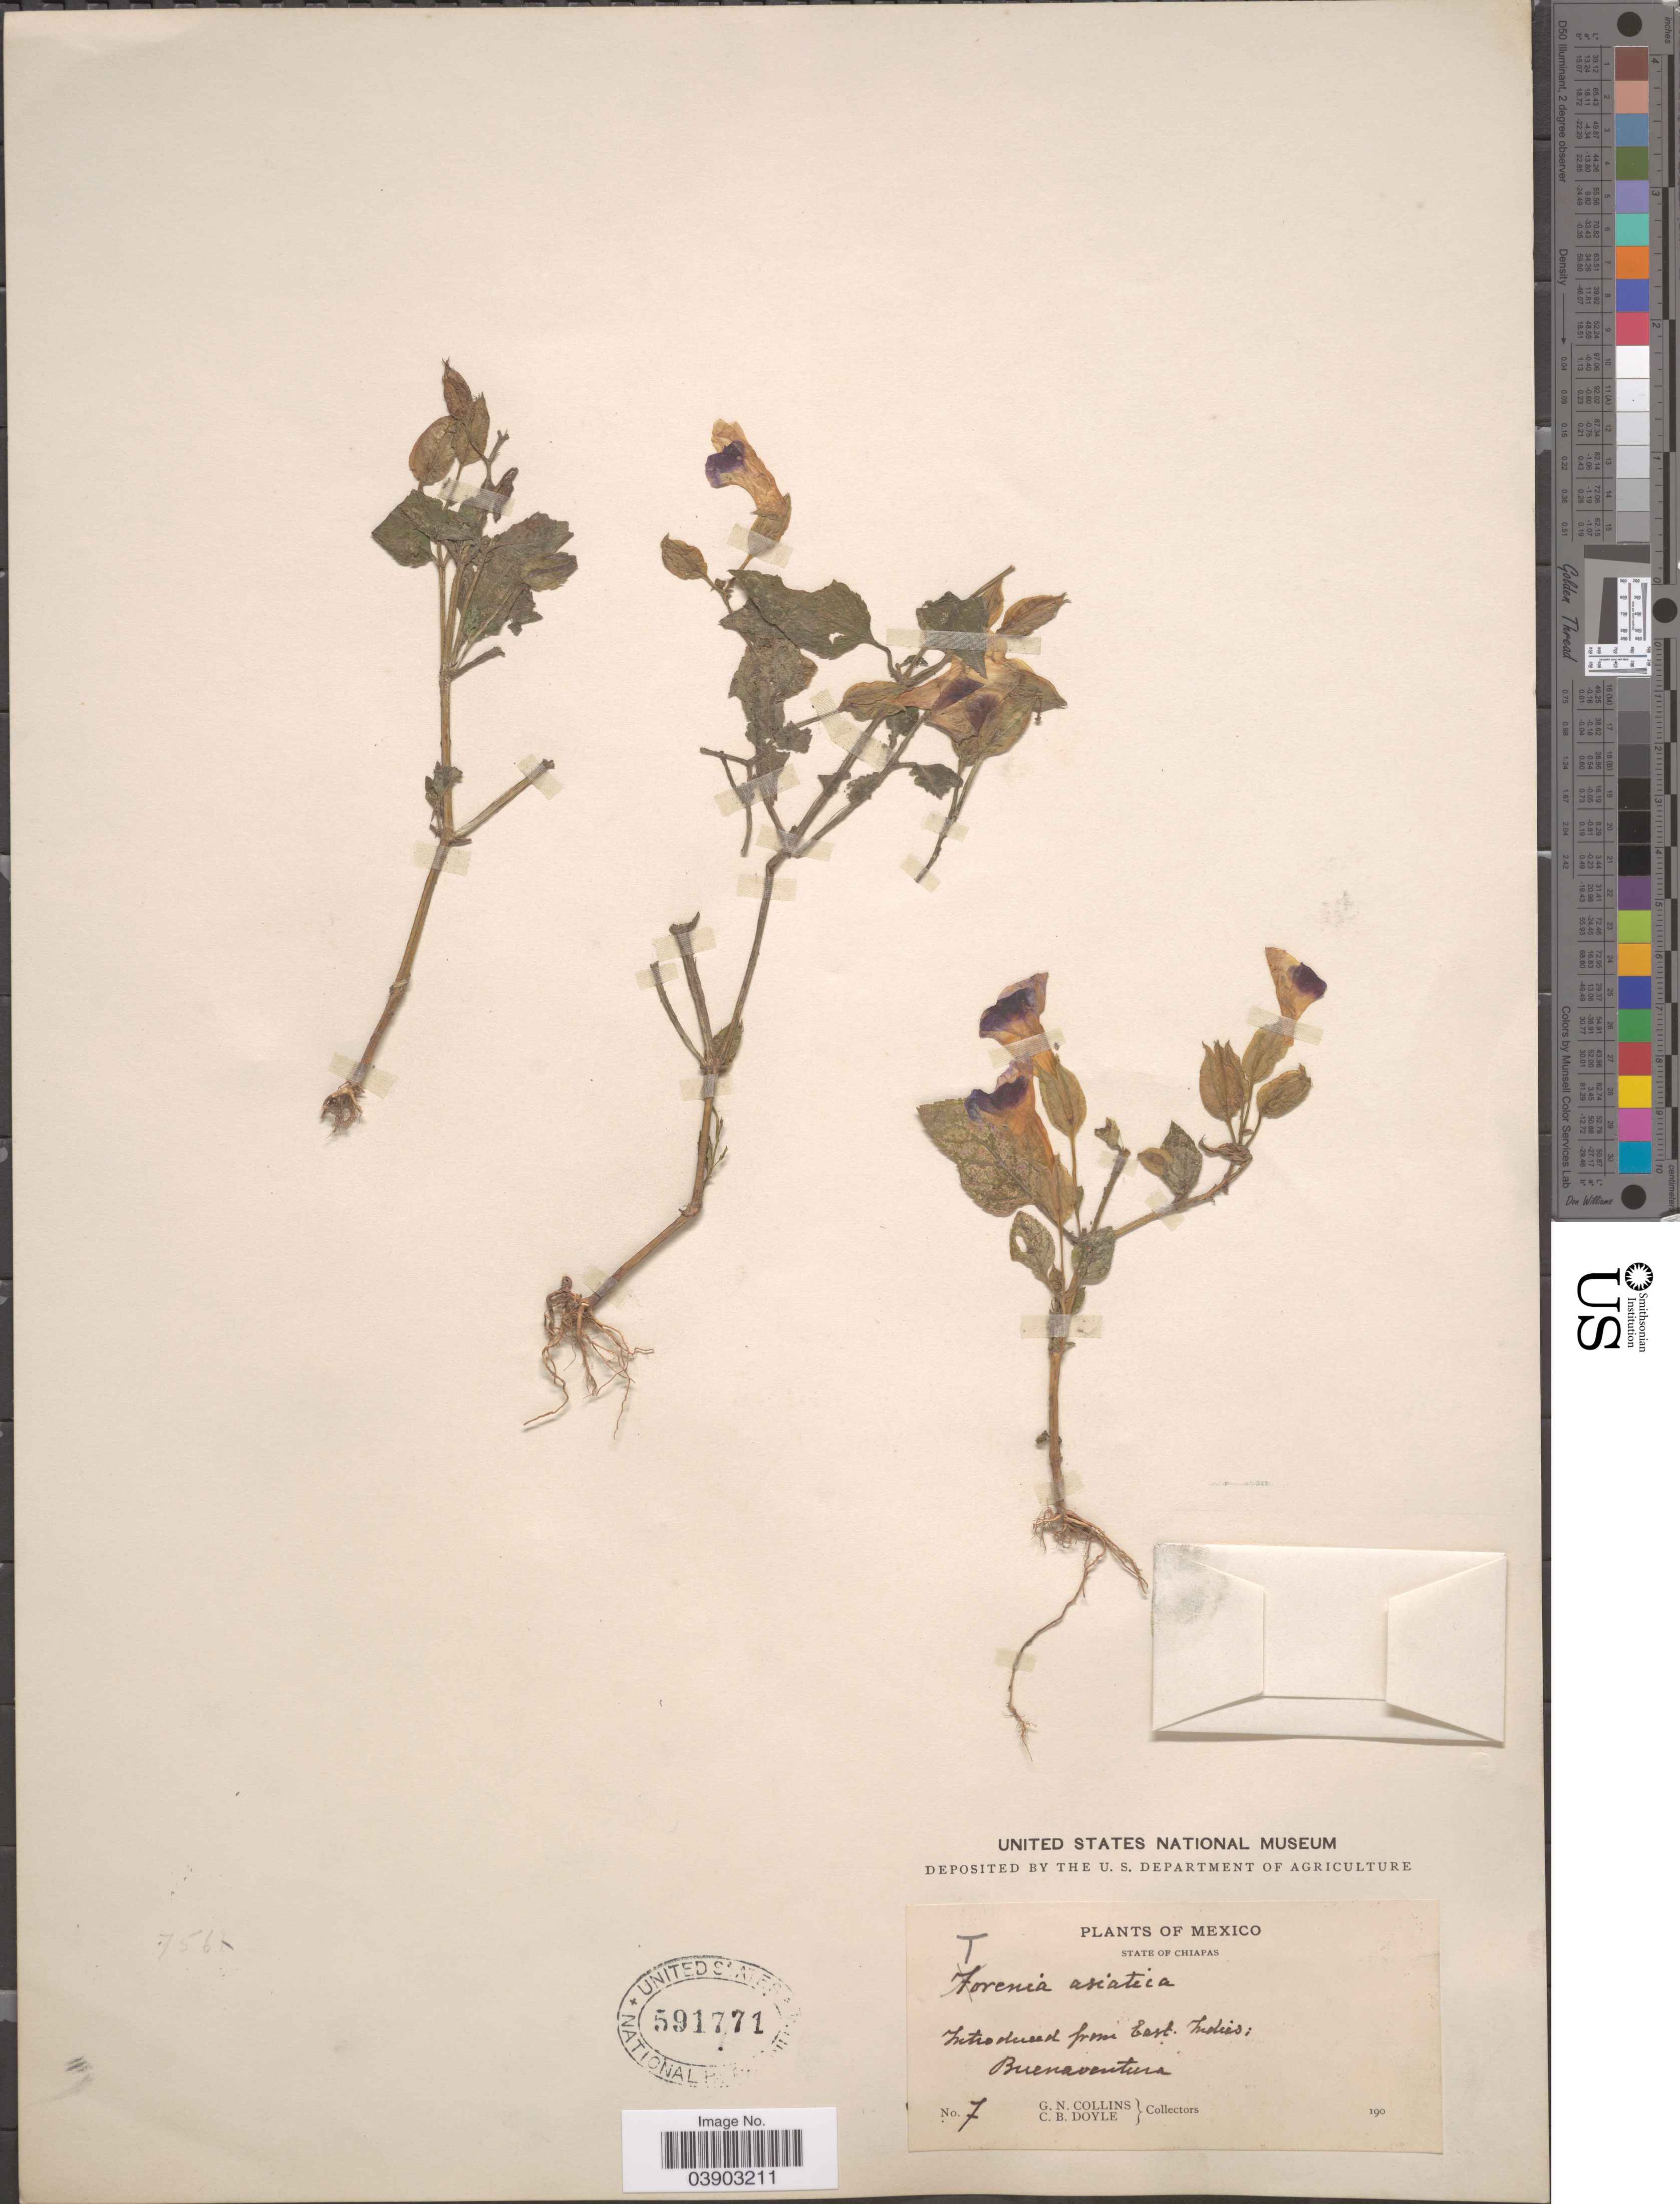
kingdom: Plantae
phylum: Tracheophyta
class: Magnoliopsida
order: Lamiales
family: Linderniaceae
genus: Torenia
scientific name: Torenia asiatica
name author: L.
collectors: G. Collins & C. Doyle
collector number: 7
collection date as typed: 190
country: Mexico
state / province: Chiapas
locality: Buenaventura.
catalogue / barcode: US 591771